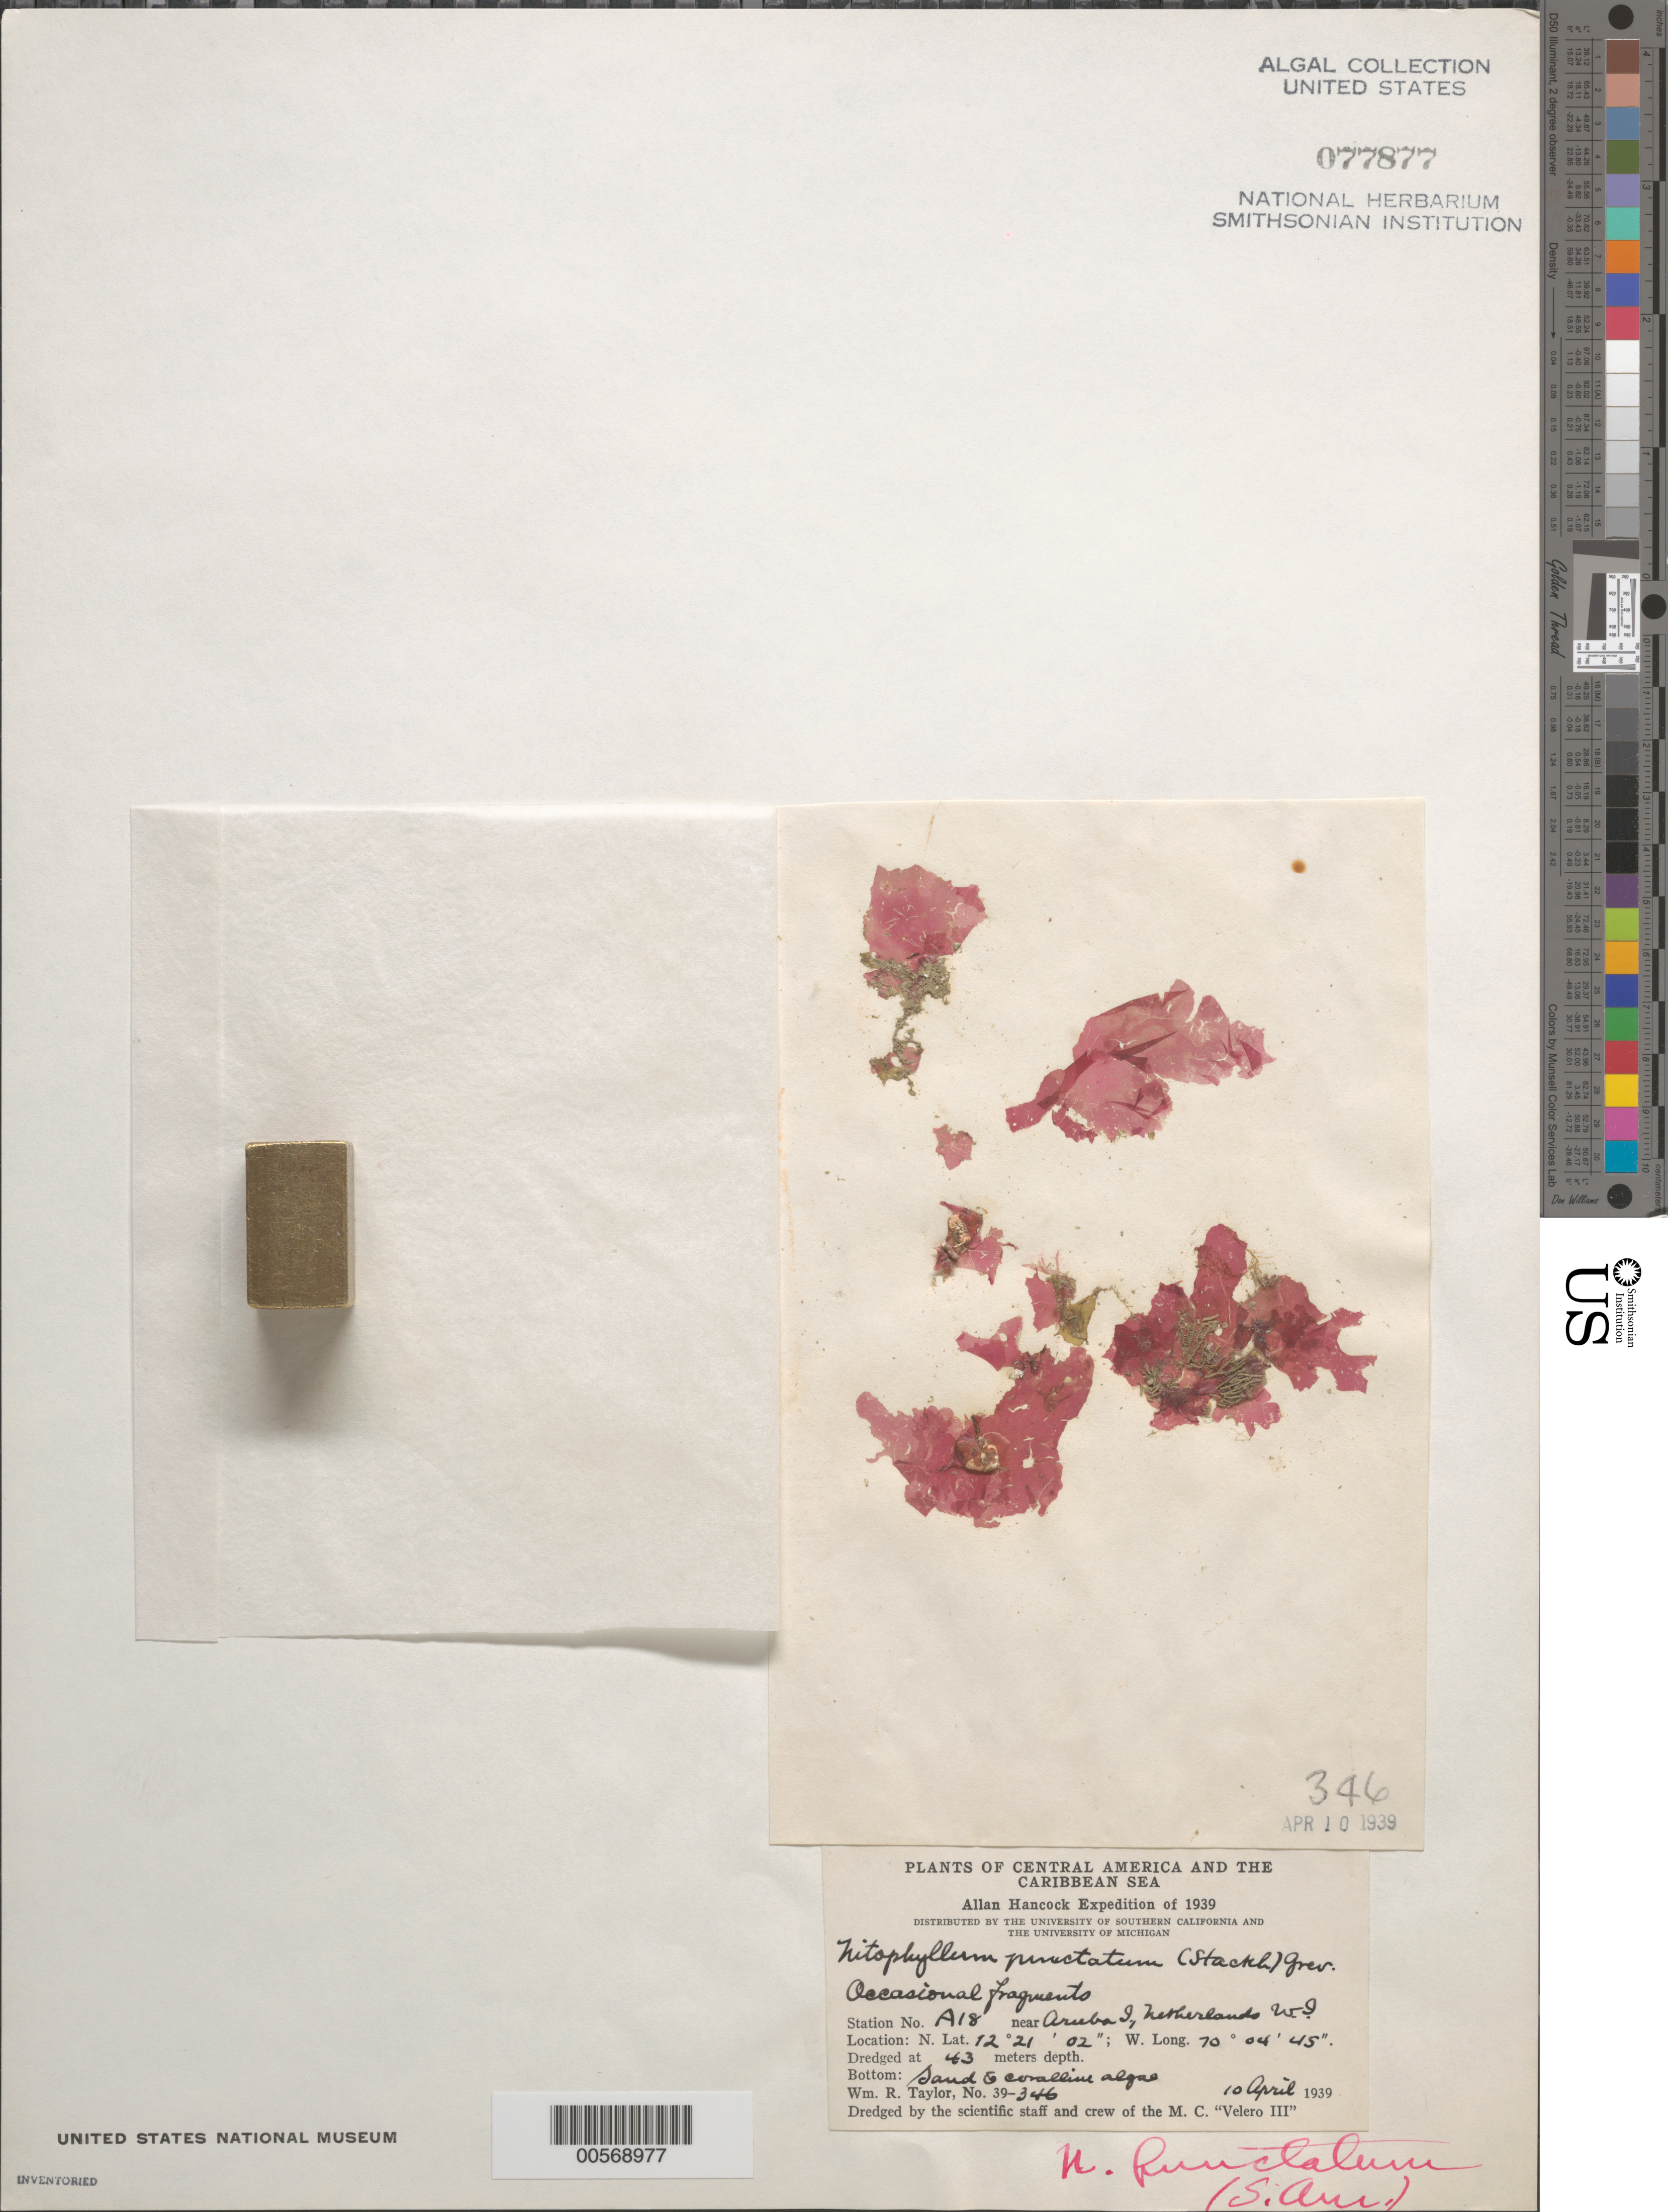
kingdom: Plantae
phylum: Rhodophyta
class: Florideophyceae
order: Ceramiales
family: Delesseriaceae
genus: Nitophyllum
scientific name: Nitophyllum punctatum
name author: (Stackh.) Grev.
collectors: W. R. Taylor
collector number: WRT 39-346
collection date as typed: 10 Apr 1939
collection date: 1939-04-10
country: Aruba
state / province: ABC Islands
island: Aruba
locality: Near Aruba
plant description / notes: Allan Hancock Expedition of 1939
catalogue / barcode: US 77877